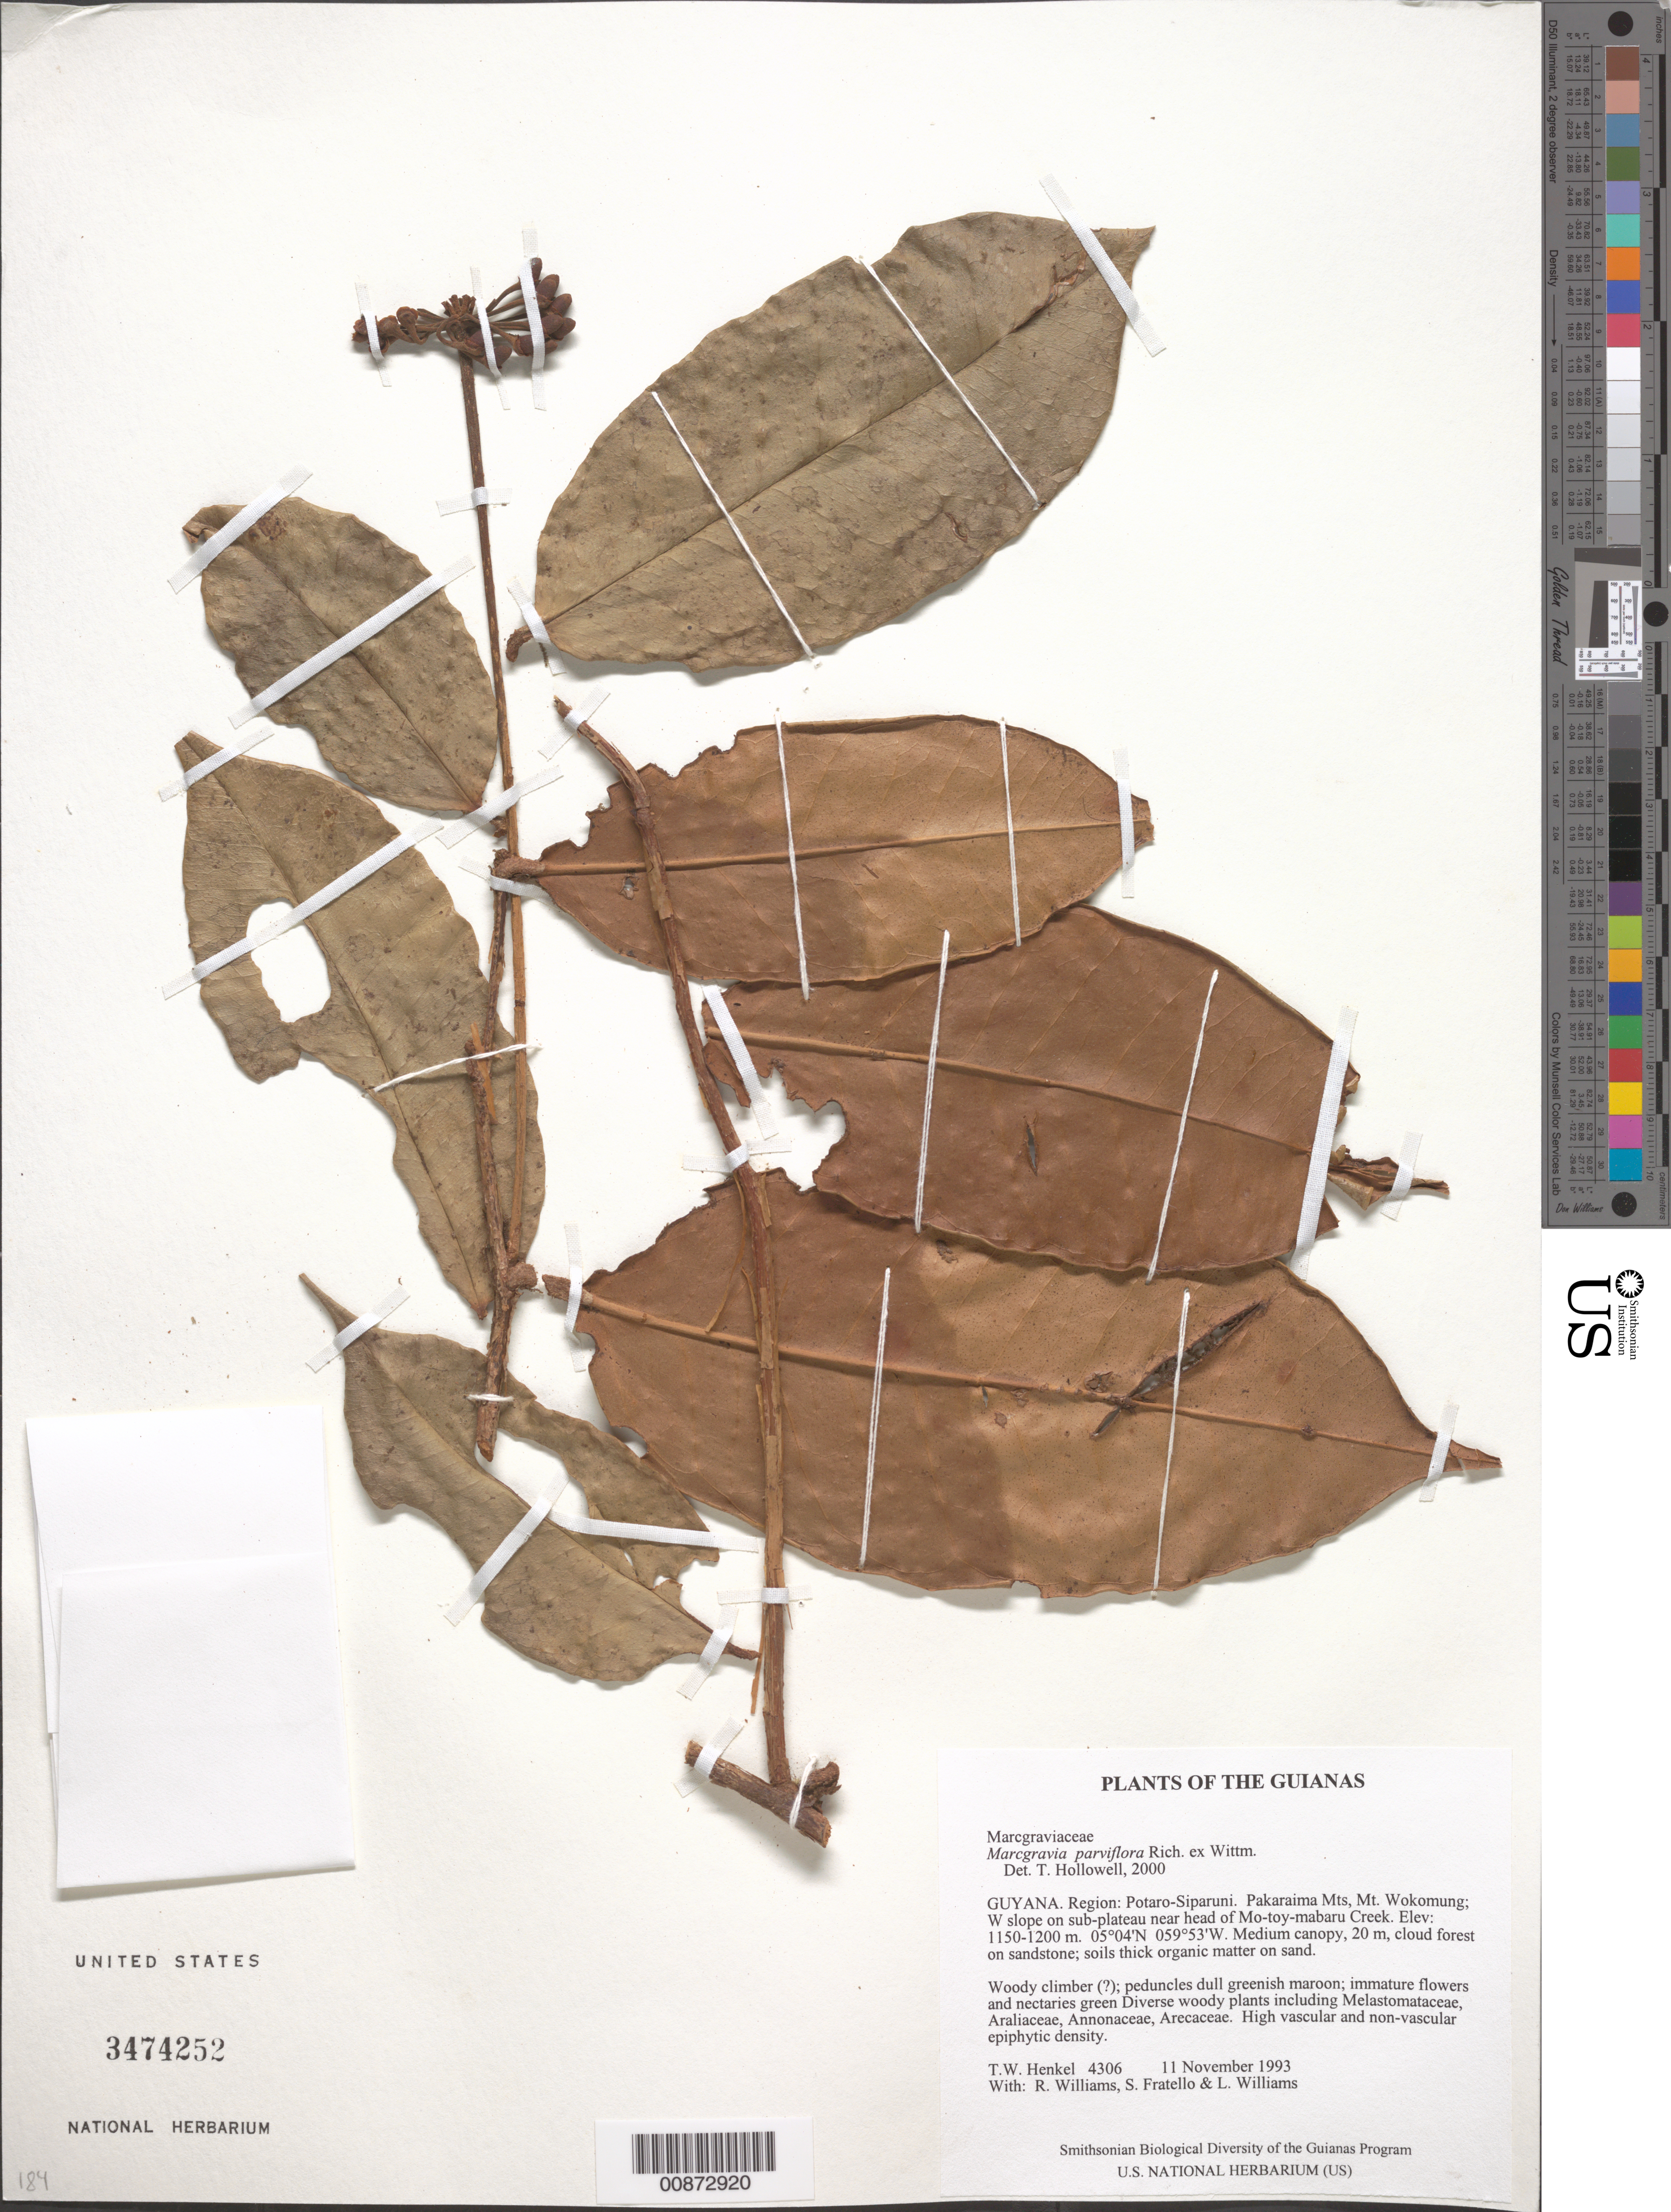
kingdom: Plantae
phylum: Tracheophyta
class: Magnoliopsida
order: Ericales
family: Marcgraviaceae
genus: Marcgravia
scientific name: Marcgravia parviflora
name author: Rich. ex Wittm.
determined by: Hollowell, T. H., (BOT), Smithsonian Institution - National Museum of Natural History (UNITED STATES)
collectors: T. Henkel, R. Williams, S. Fratello & L. Williams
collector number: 4306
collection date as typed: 11 November 1993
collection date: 1993-11-11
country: Guyana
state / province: Potaro-Siparuni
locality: Pakaraima Mts, Mt. Wokomung; W slope on sub-plateau near head of Mo-toy-mabaru Creek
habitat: Medium canopy, 20 m, cloud forest on sandstone; soils thick organic matter on sand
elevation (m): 1150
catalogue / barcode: US 3474252